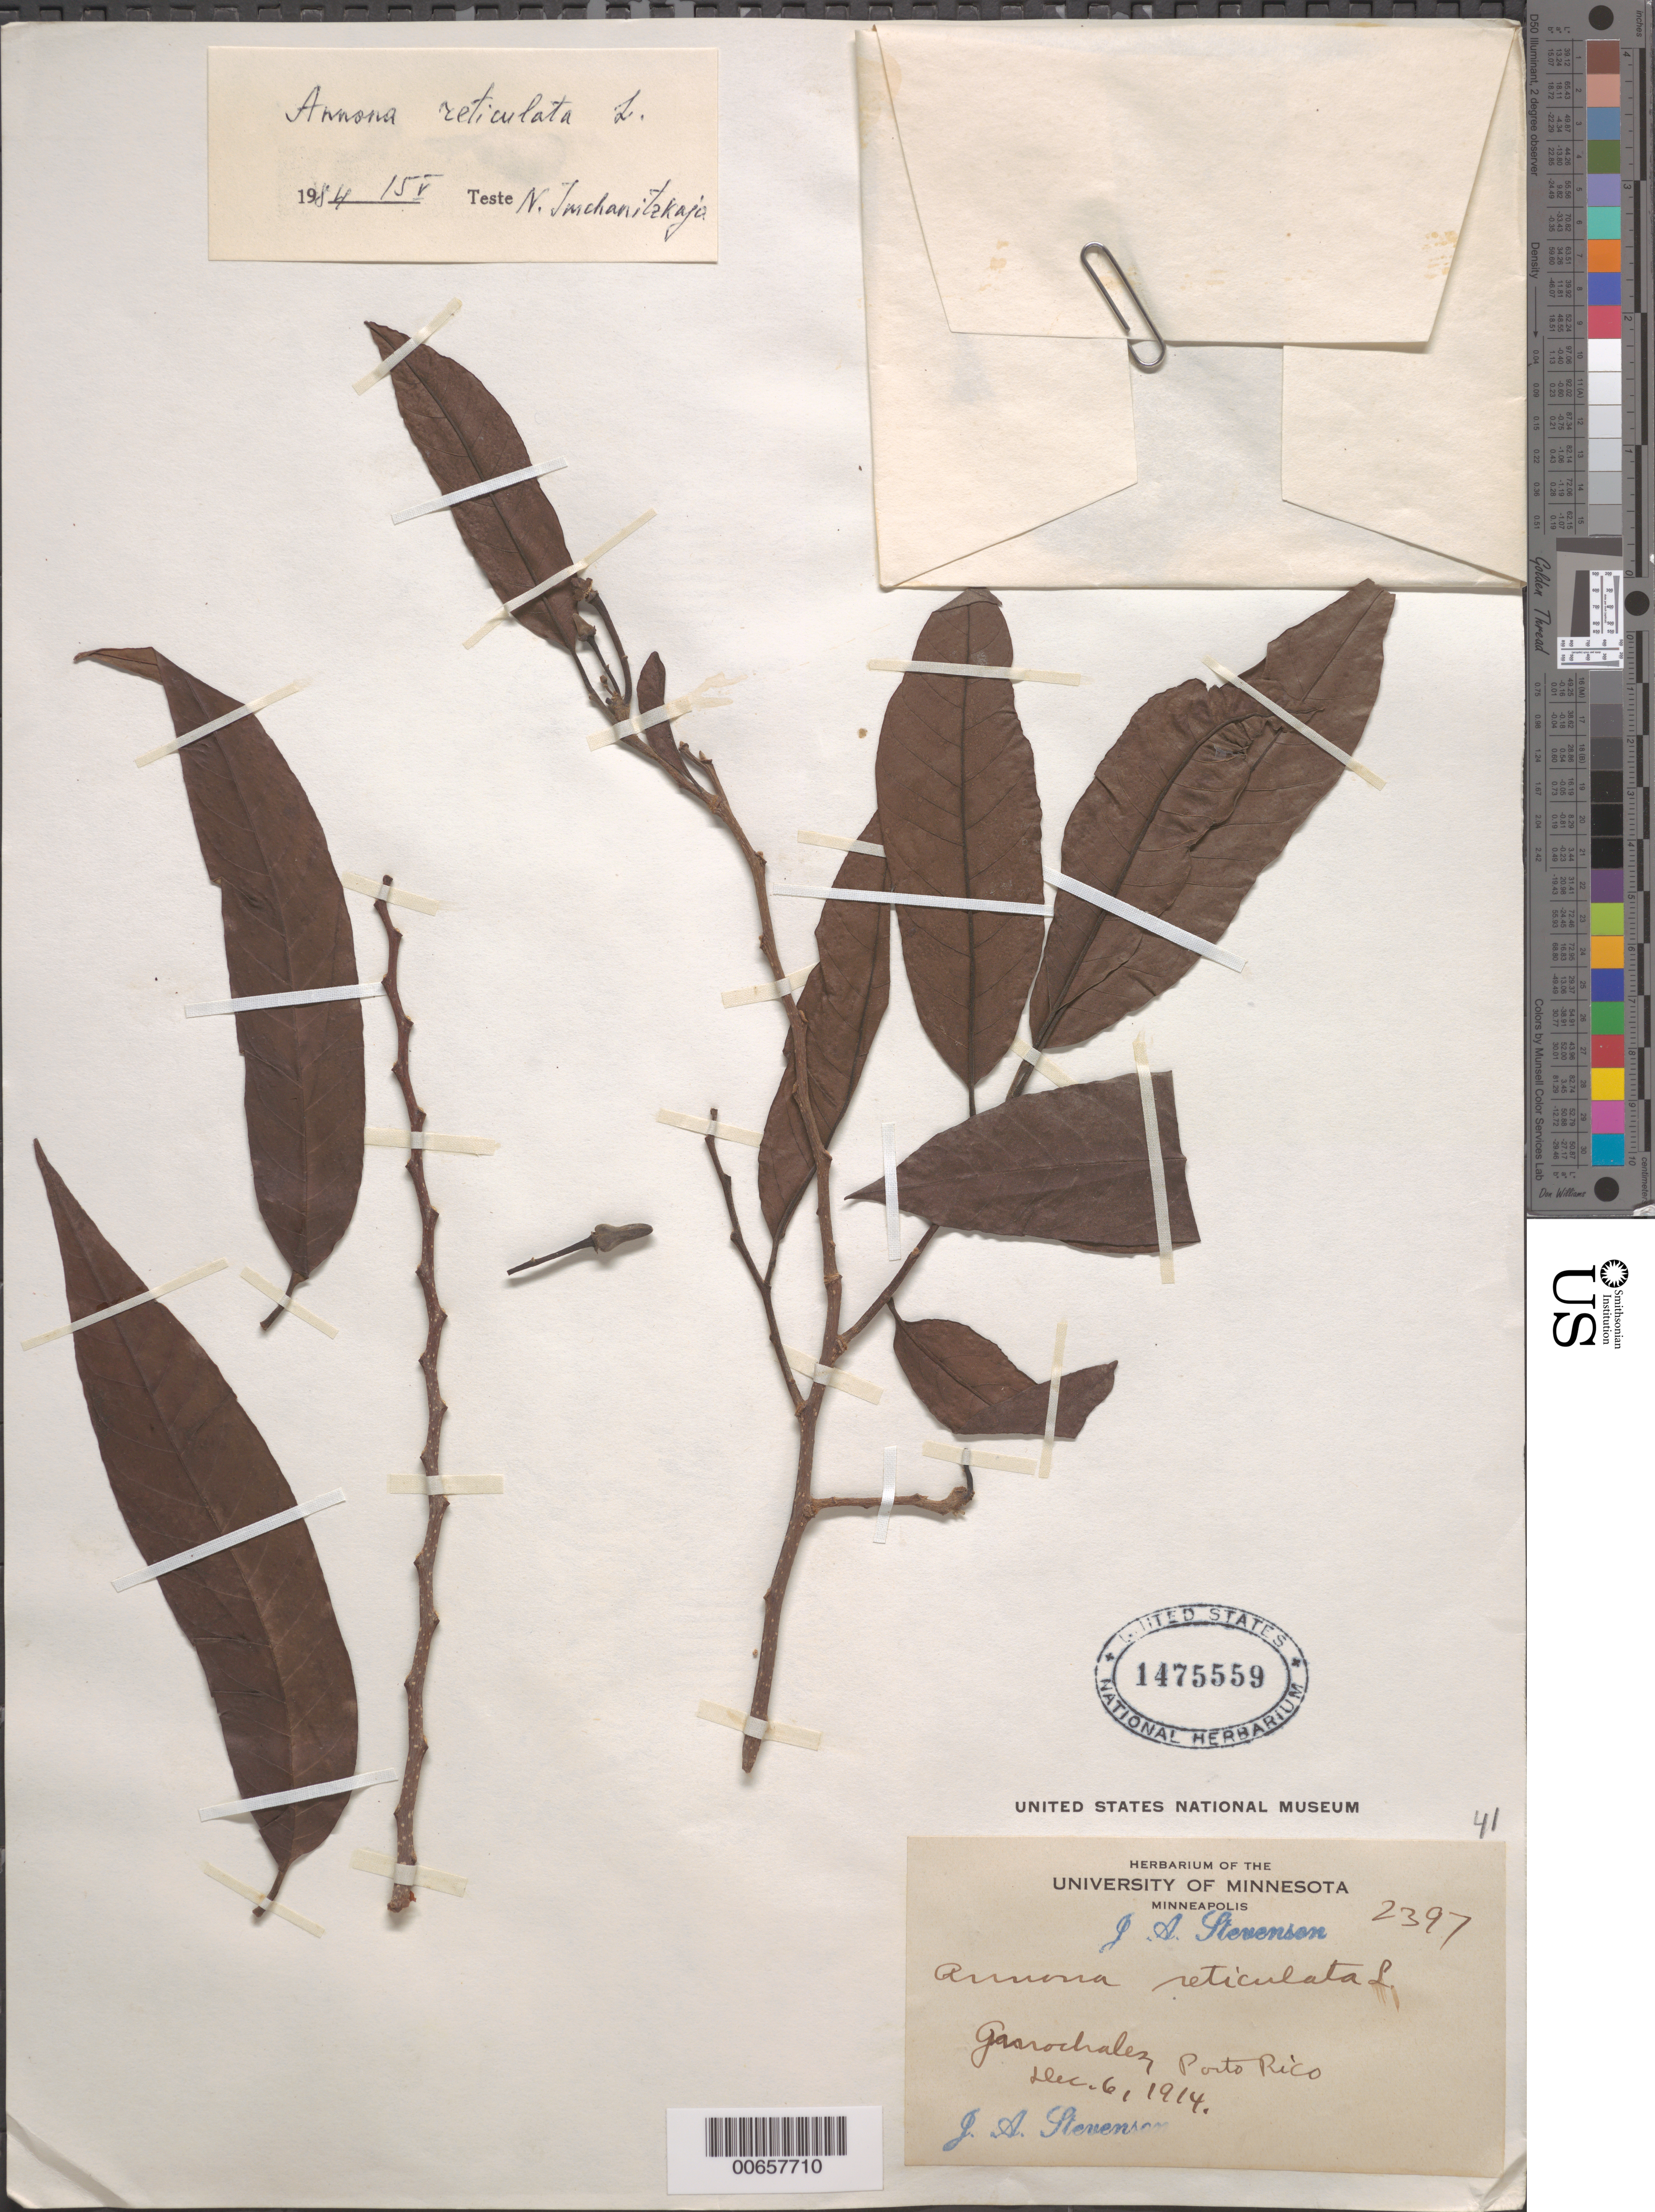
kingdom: Plantae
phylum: Tracheophyta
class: Magnoliopsida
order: Magnoliales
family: Annonaceae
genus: Annona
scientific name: Annona reticulata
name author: L.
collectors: J. Stevenson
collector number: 2397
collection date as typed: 06 Dec 1914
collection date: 1914-12-06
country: Puerto Rico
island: Greater Antilles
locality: Ganochalez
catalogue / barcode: US 1475559